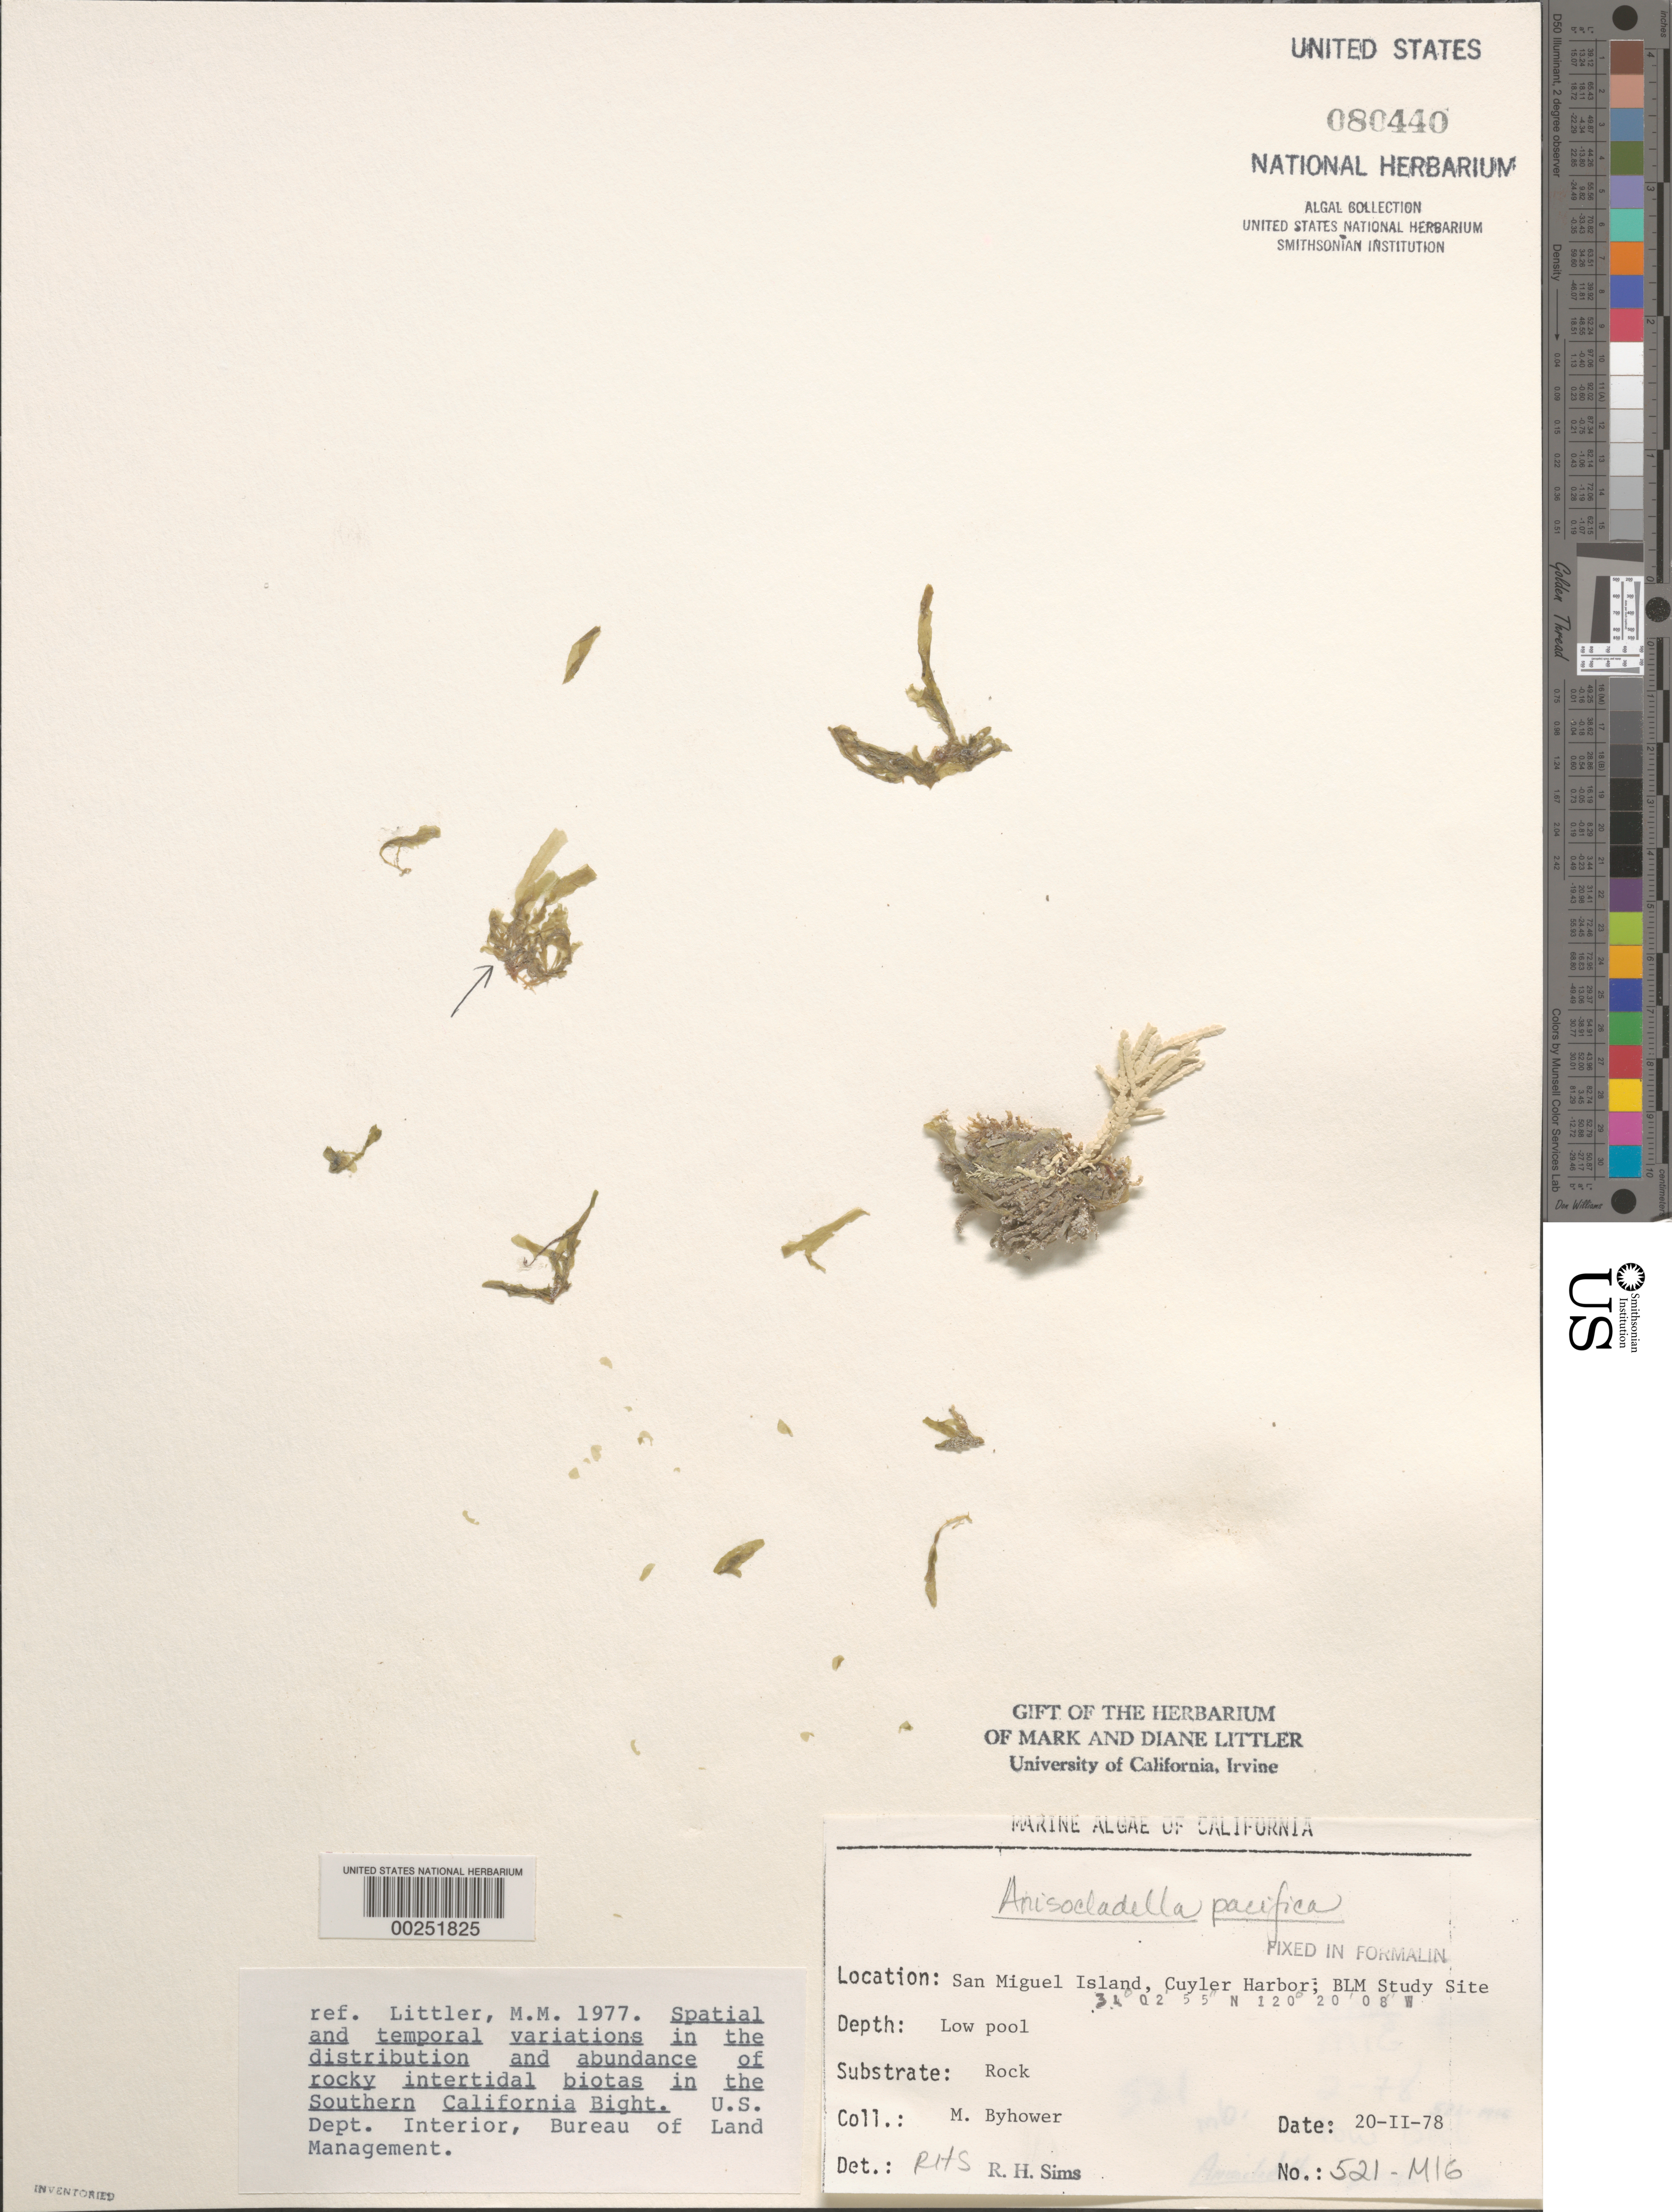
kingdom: Plantae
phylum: Rhodophyta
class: Florideophyceae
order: Ceramiales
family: Delesseriaceae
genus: Anisocladella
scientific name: Anisocladella pacifica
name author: Kylin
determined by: Sims, Robert H.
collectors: M. Byhower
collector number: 521-MIG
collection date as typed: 20 Feb 1978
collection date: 1978-02-20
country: United States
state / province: California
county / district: Santa Barbara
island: San Miguel Island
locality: Cuyler Harbor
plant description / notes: BLM-SOCALBIGHT Rocky Intertidal Survey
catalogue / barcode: US 80440